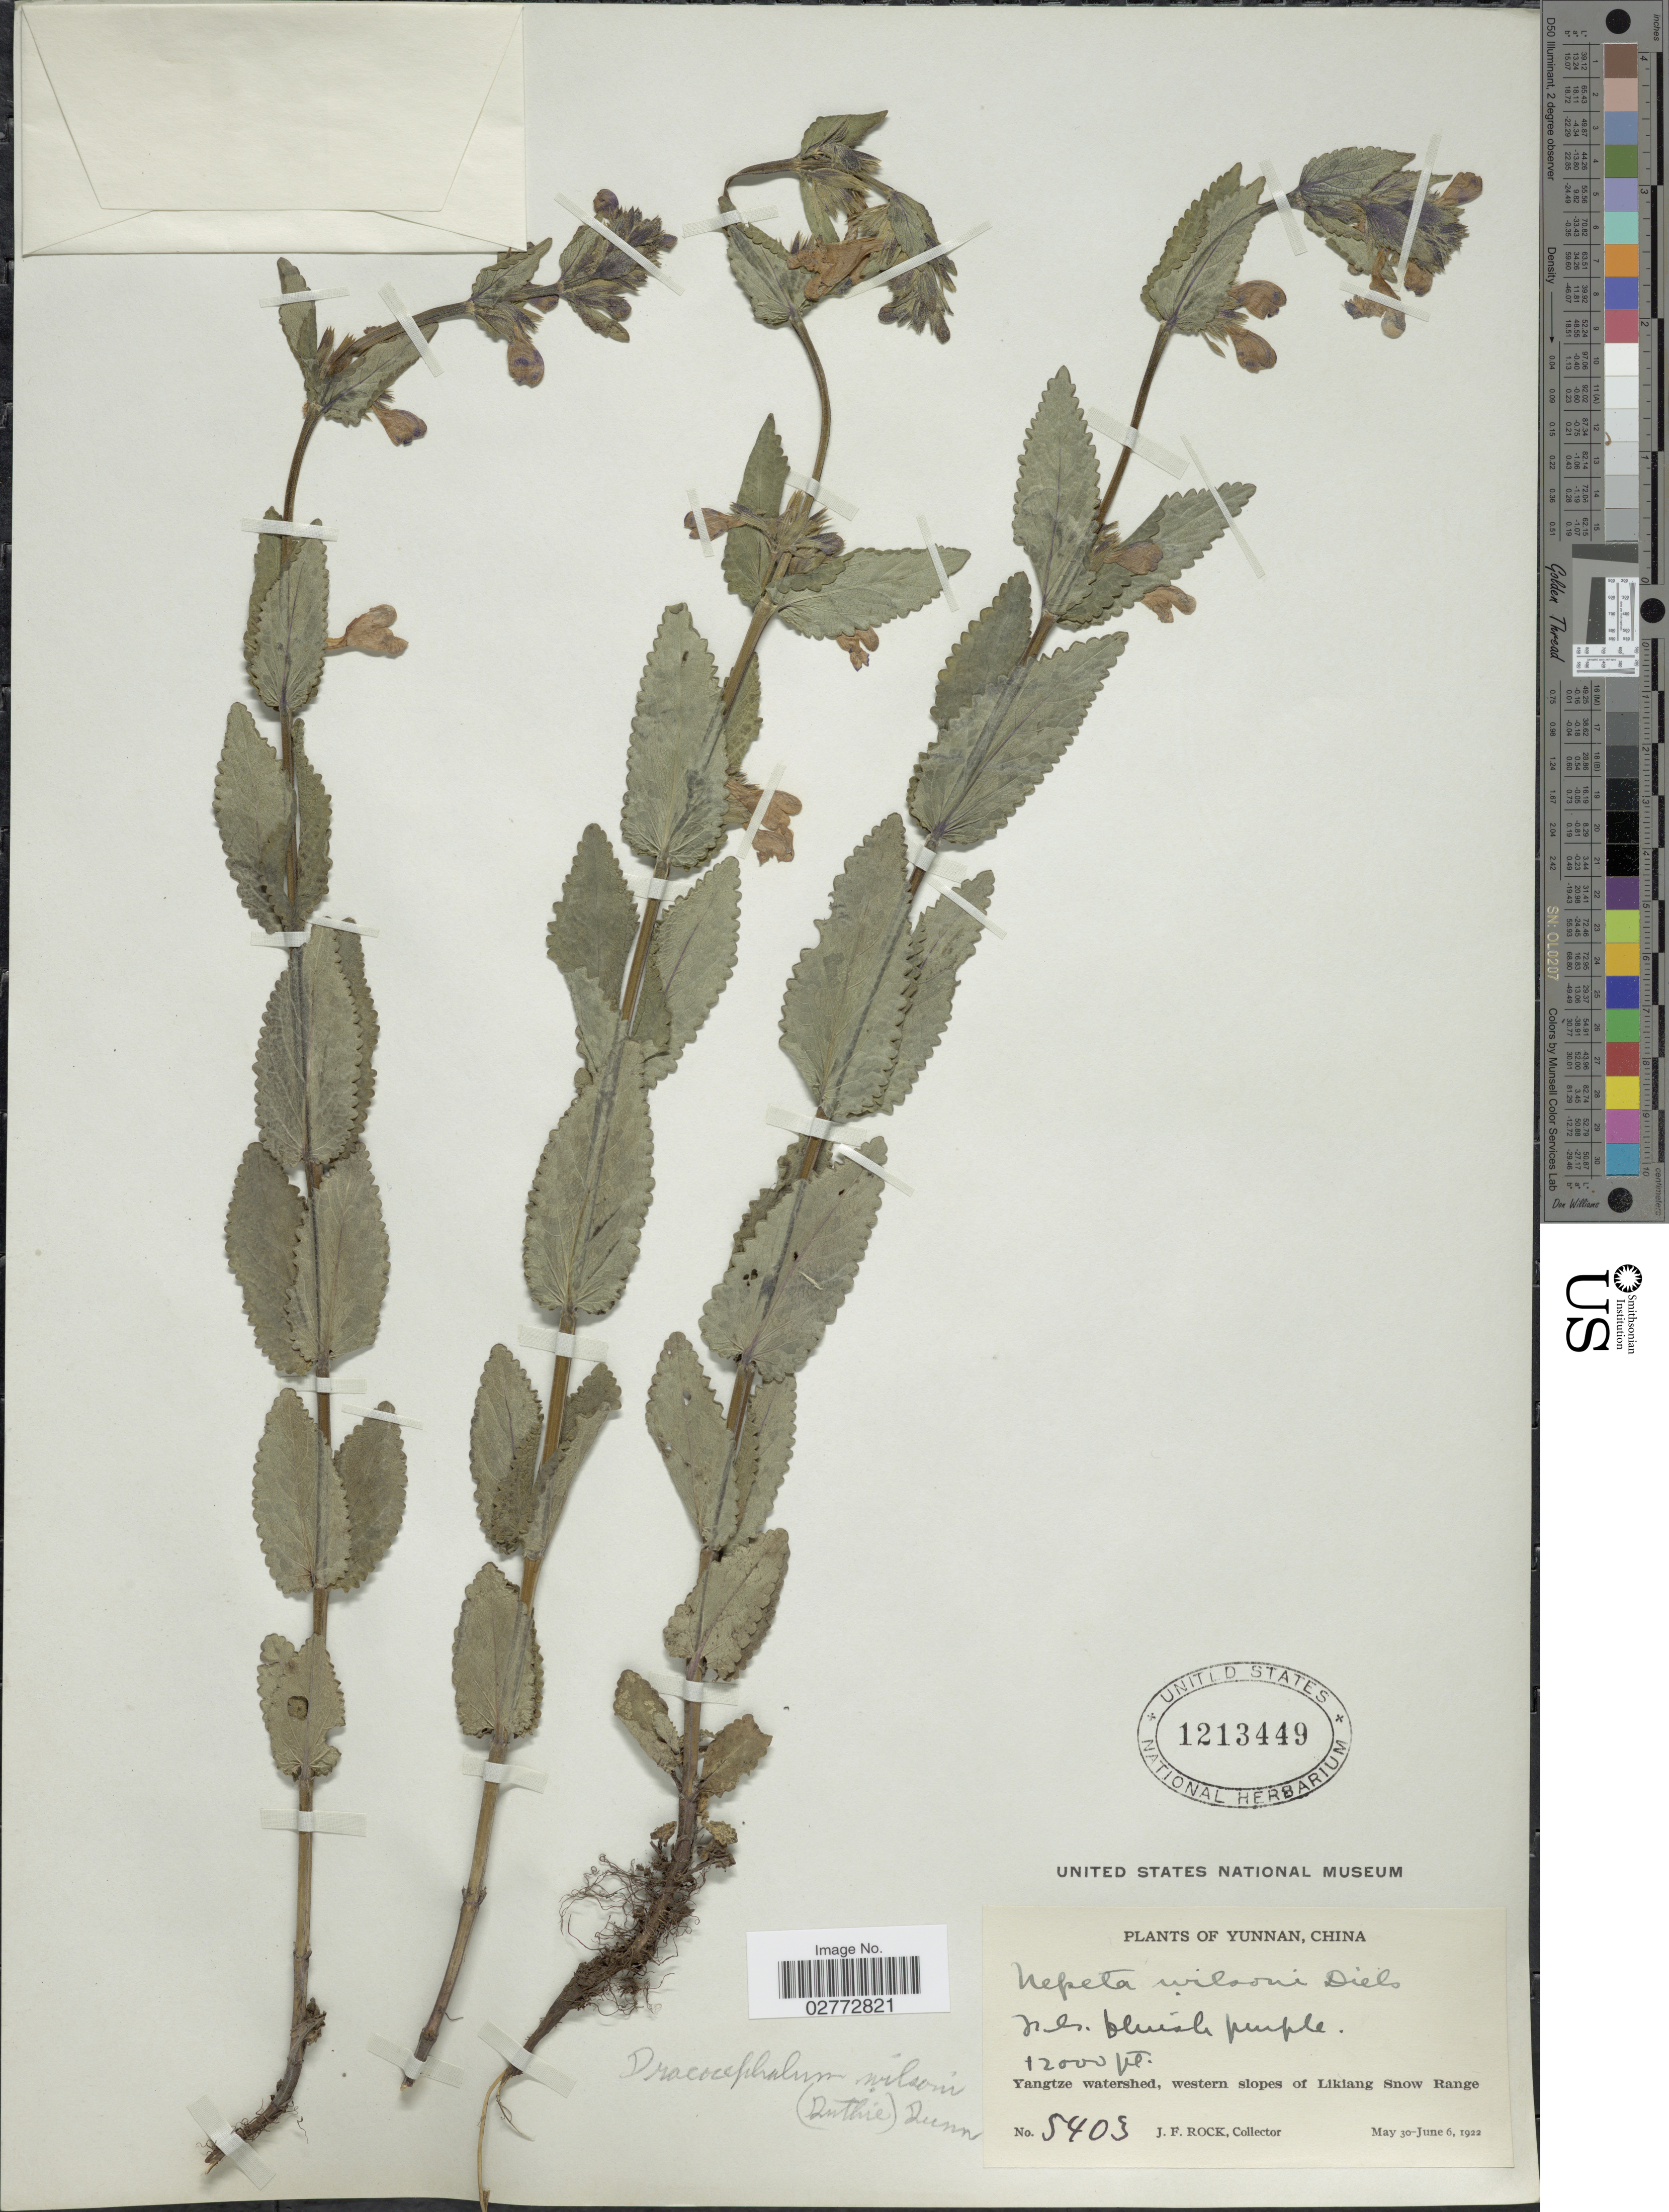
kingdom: Plantae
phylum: Tracheophyta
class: Magnoliopsida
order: Lamiales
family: Lamiaceae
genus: Dracocephalum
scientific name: Dracocephalum wilsonii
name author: (Duthie)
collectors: J. Rock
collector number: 5403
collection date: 1922-05-30/1922-06-06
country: China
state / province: Yunnan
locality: Yangtze watershed, western slopes of Likiang Snow Range.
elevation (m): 3658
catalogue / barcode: US 1213449